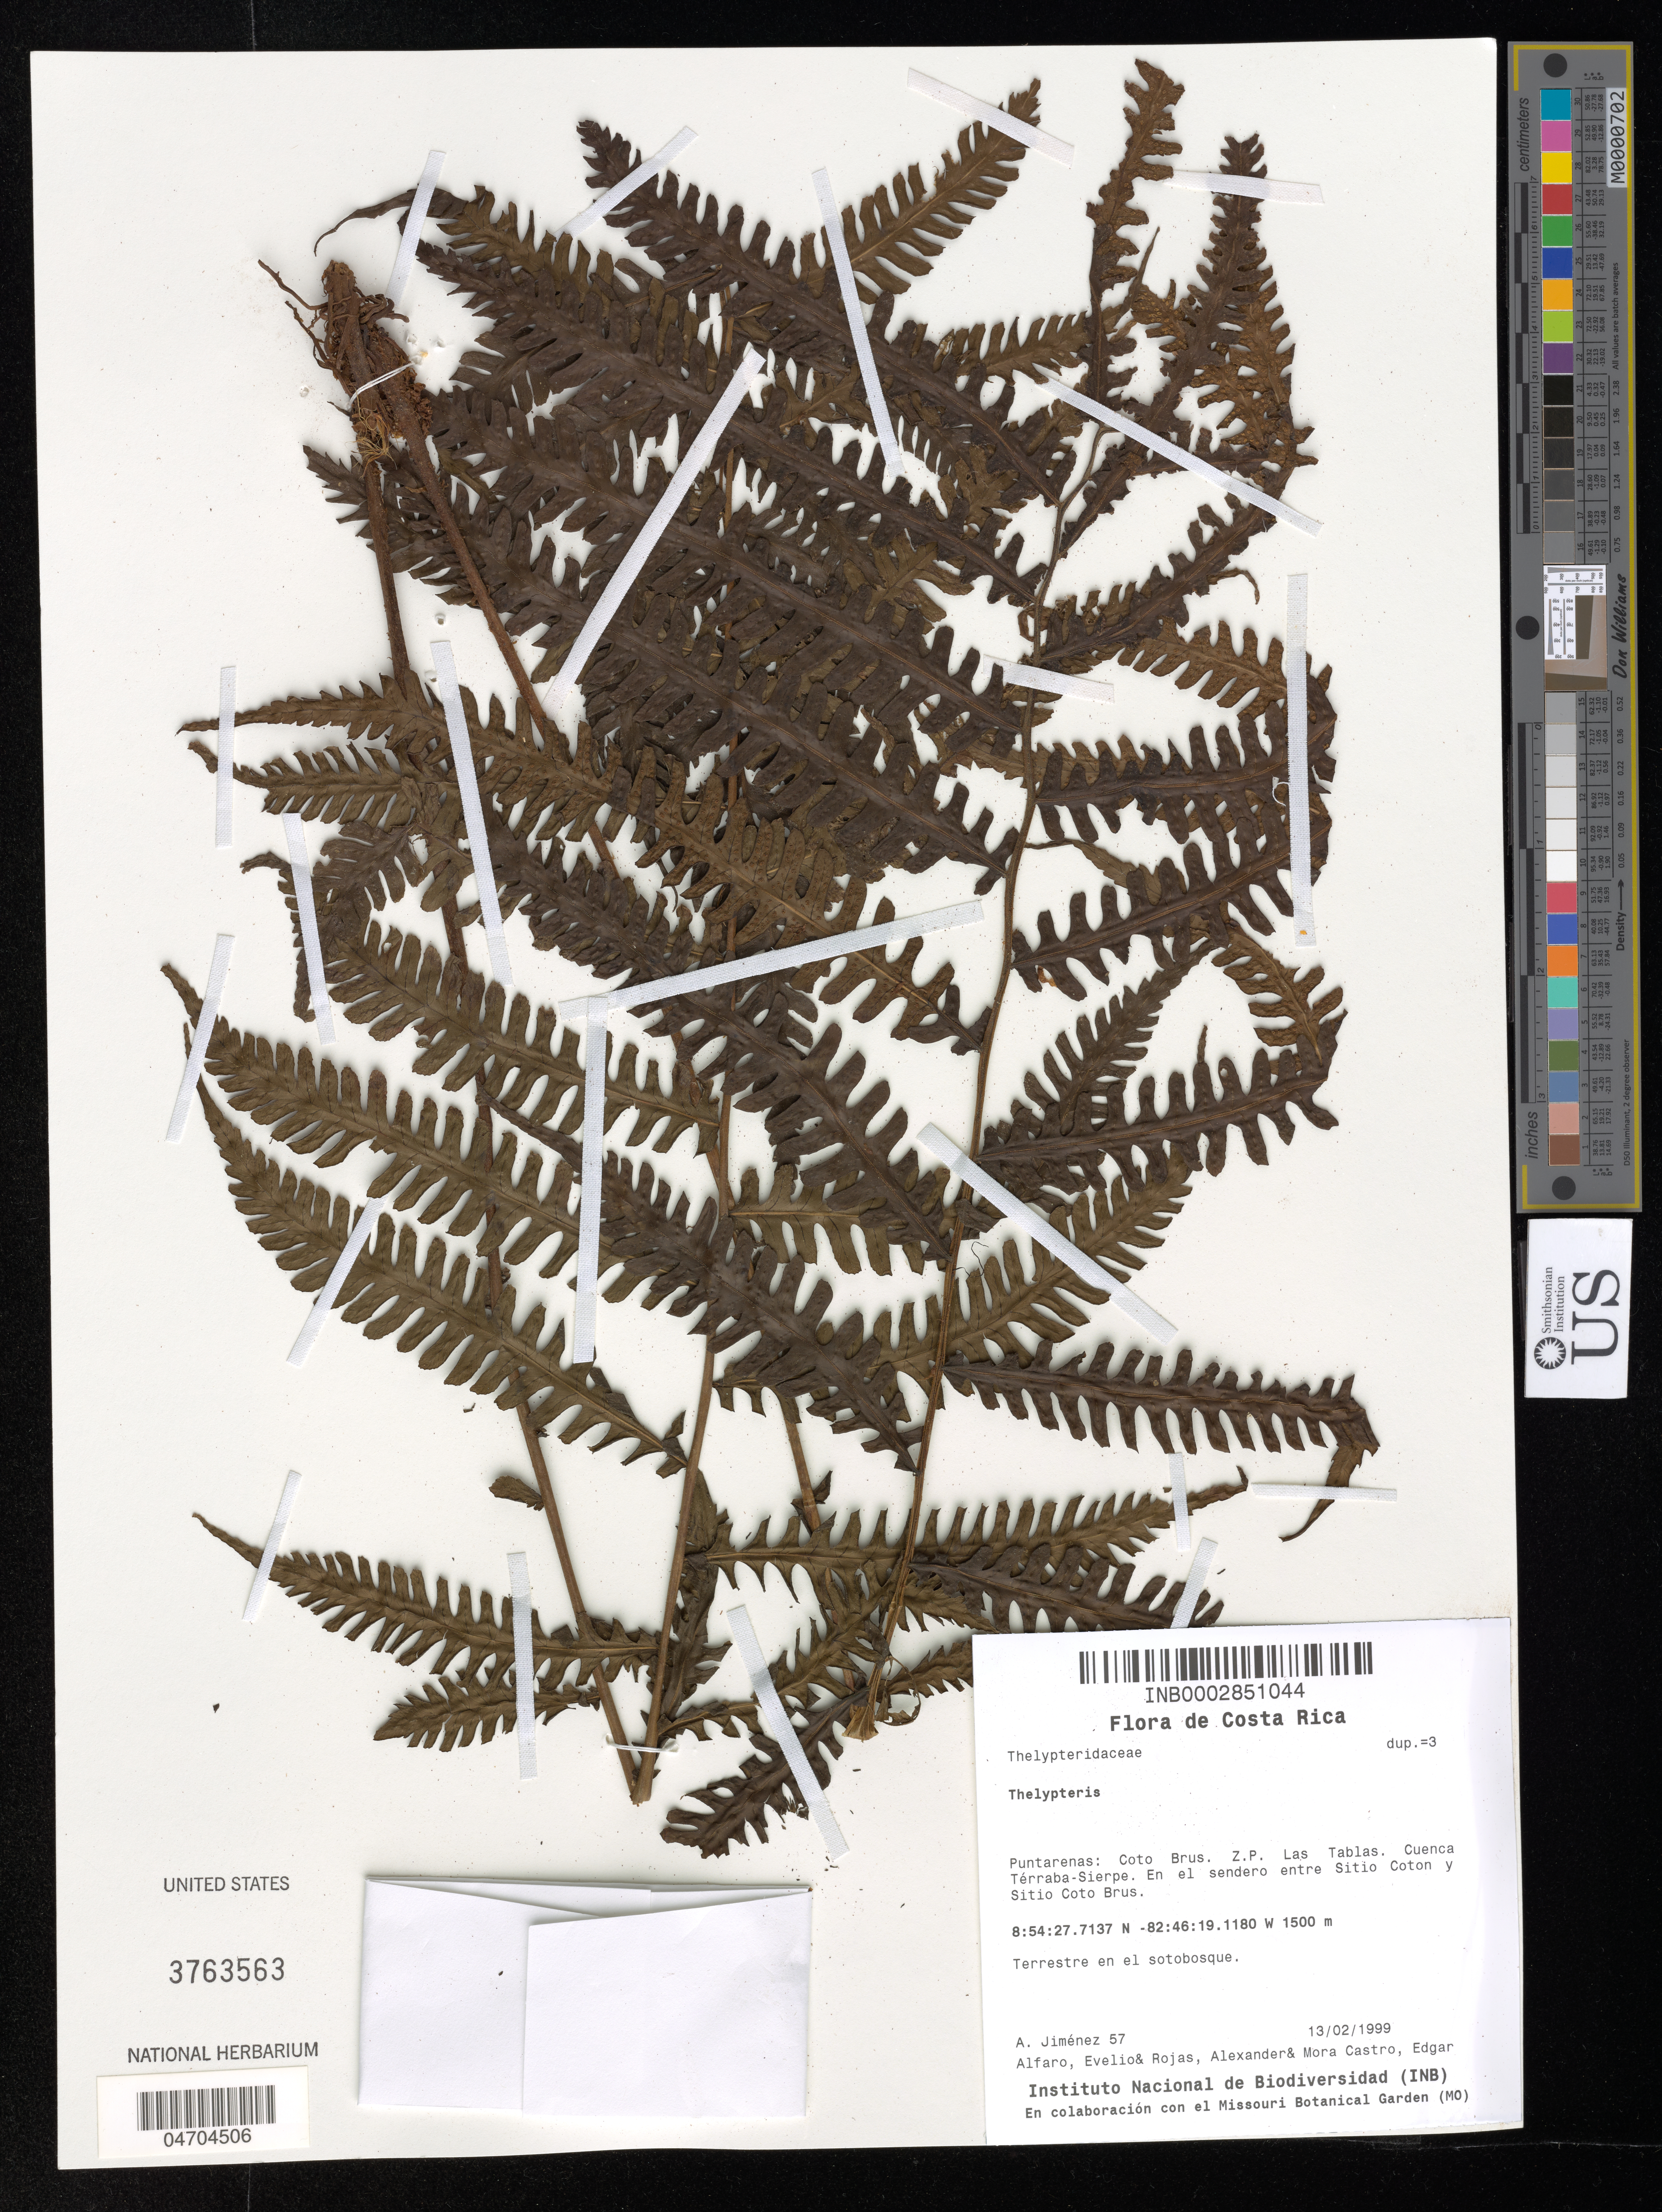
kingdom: Plantae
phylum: Tracheophyta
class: Polypodiopsida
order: Polypodiales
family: Thelypteridaceae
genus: Thelypteris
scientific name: Thelypteris (Meniscium) sp.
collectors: A. Jiménez, E. Alfaro, A. Rojas & E. Mora Castro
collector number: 57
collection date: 1999-02-13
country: Costa Rica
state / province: Puntarenas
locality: Coto Brus. Z. P. Las Tablas. Cuenca Térraba-Sierpe. En el sendero entre Sitio Coton y Sitio Coto Brus.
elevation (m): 1500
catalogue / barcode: US 3763563